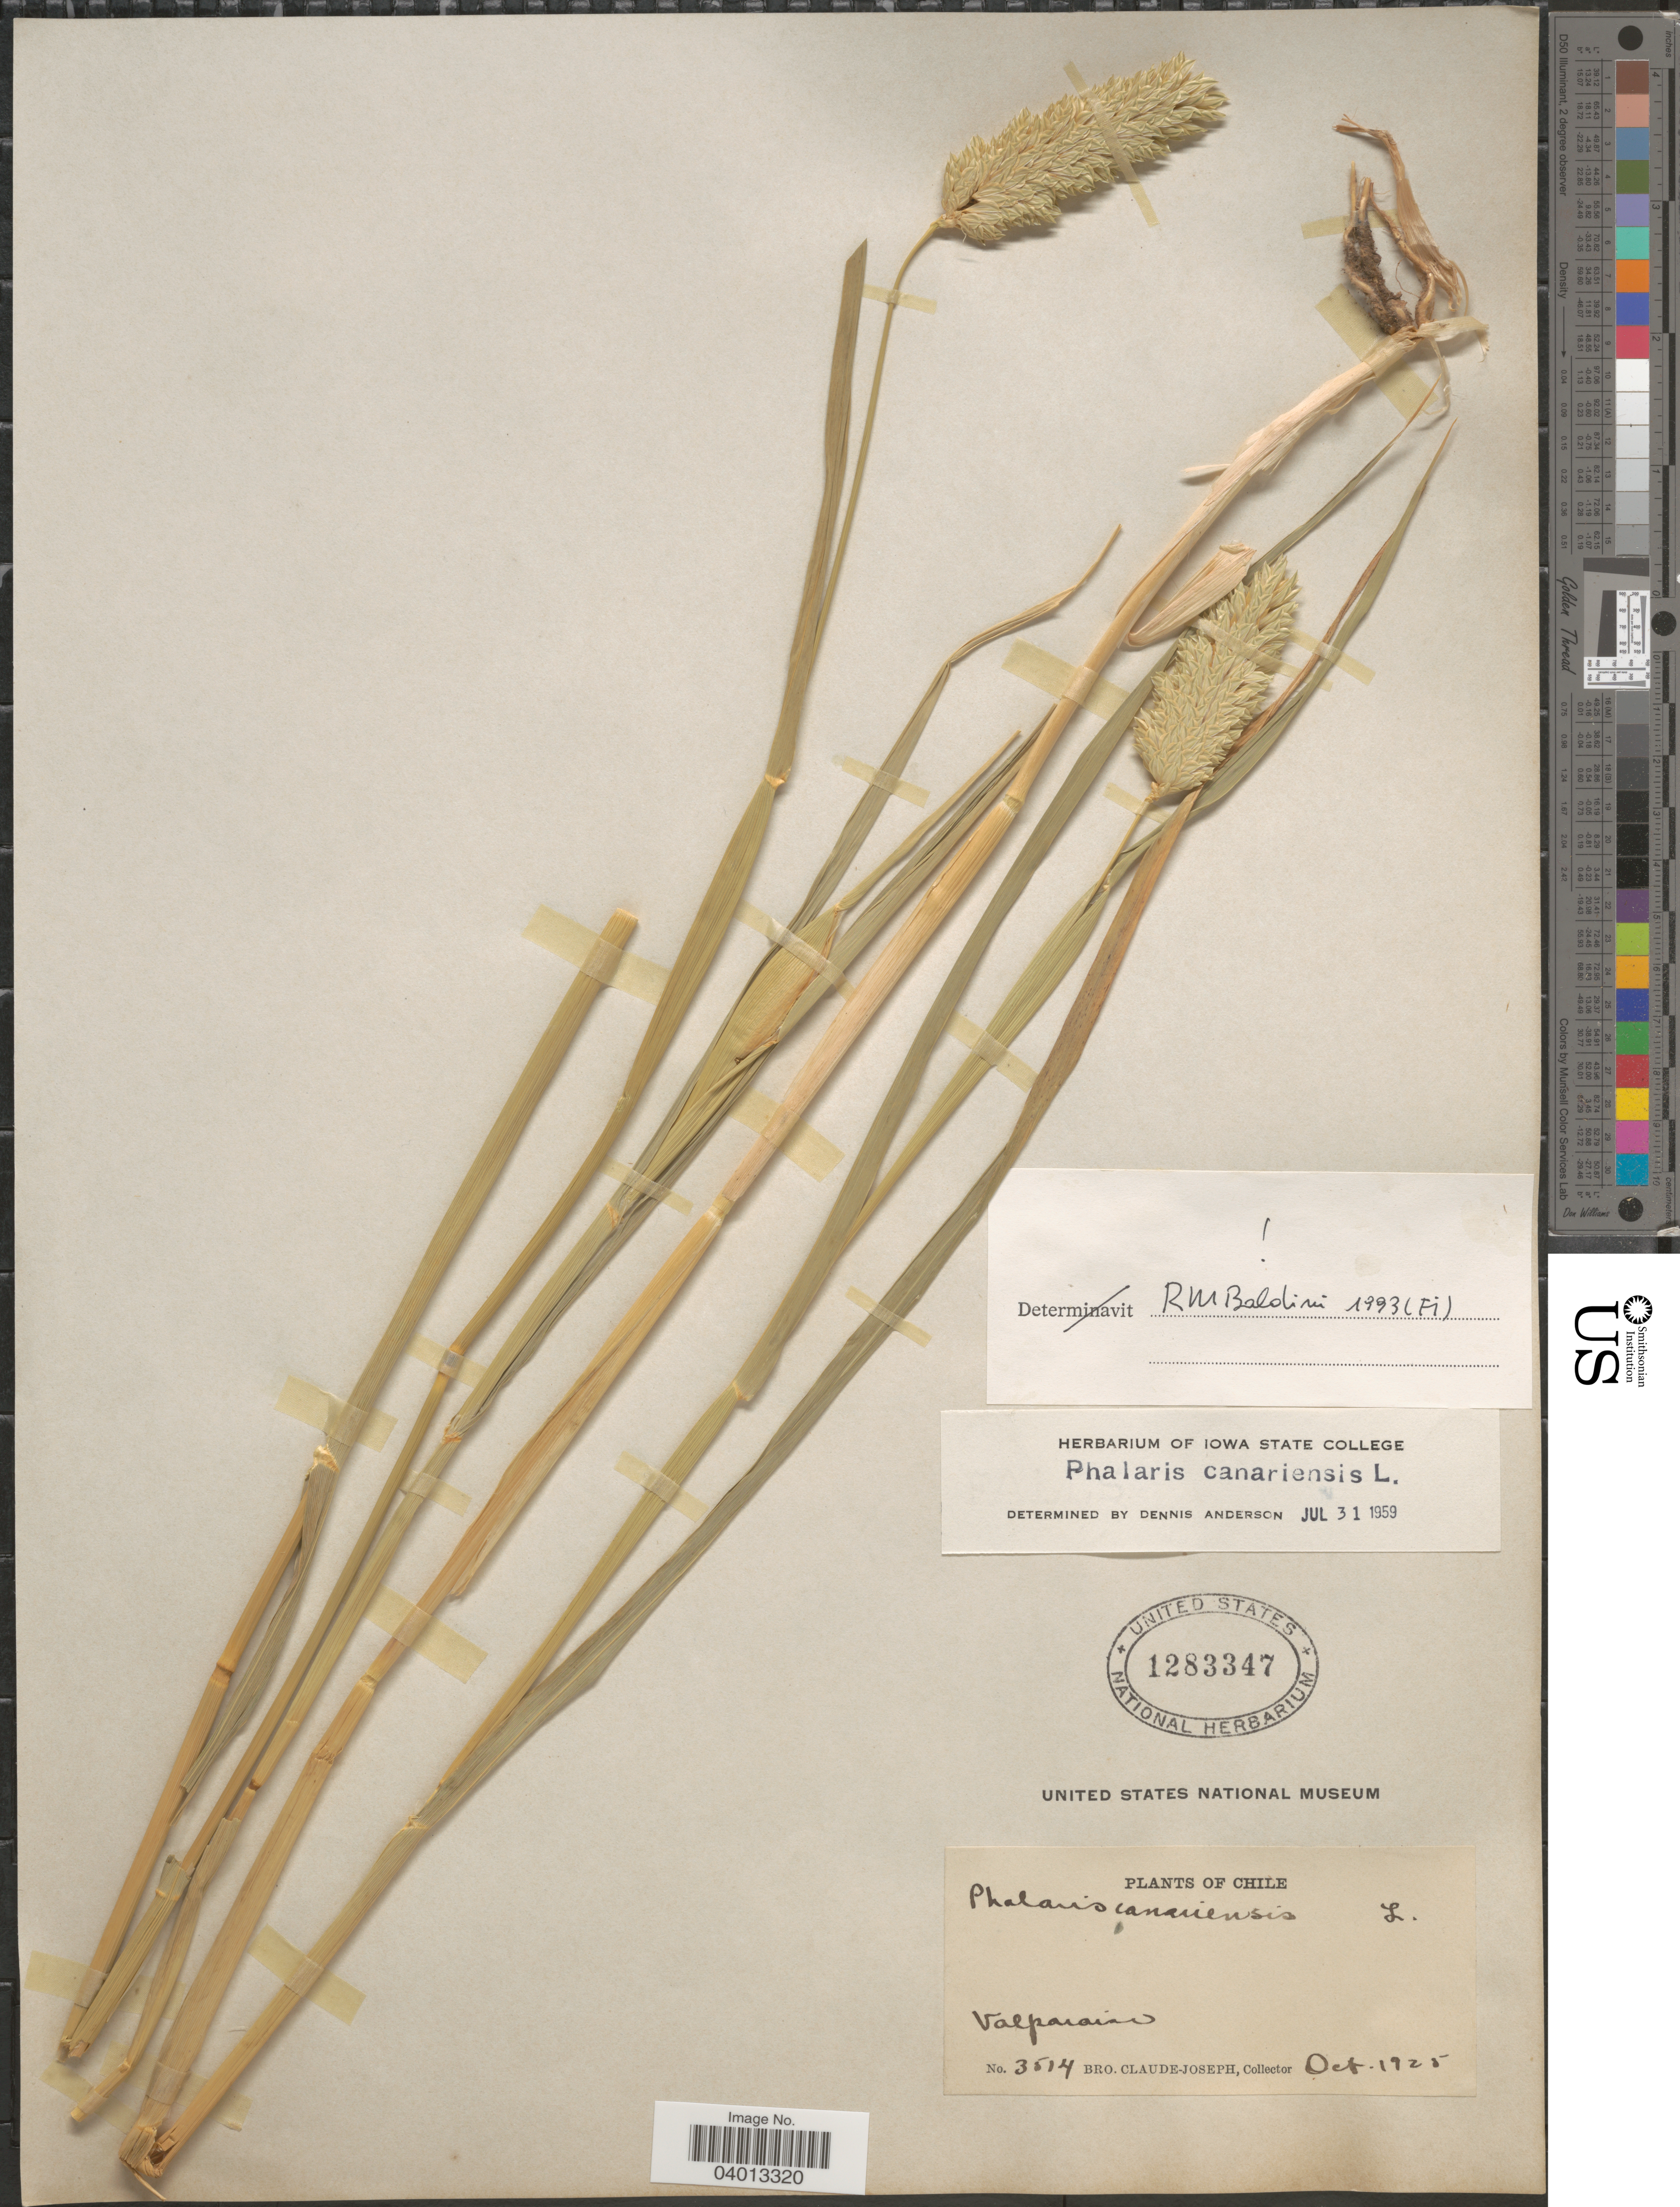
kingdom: Plantae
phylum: Tracheophyta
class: Liliopsida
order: Poales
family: Poaceae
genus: Phalaris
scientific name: Phalaris canariensis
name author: L.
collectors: Bro. Claude-Joseph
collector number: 3514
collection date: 1925-10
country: Chile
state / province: Valparaíso (V)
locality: Valparaiso.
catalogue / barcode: US 1283347